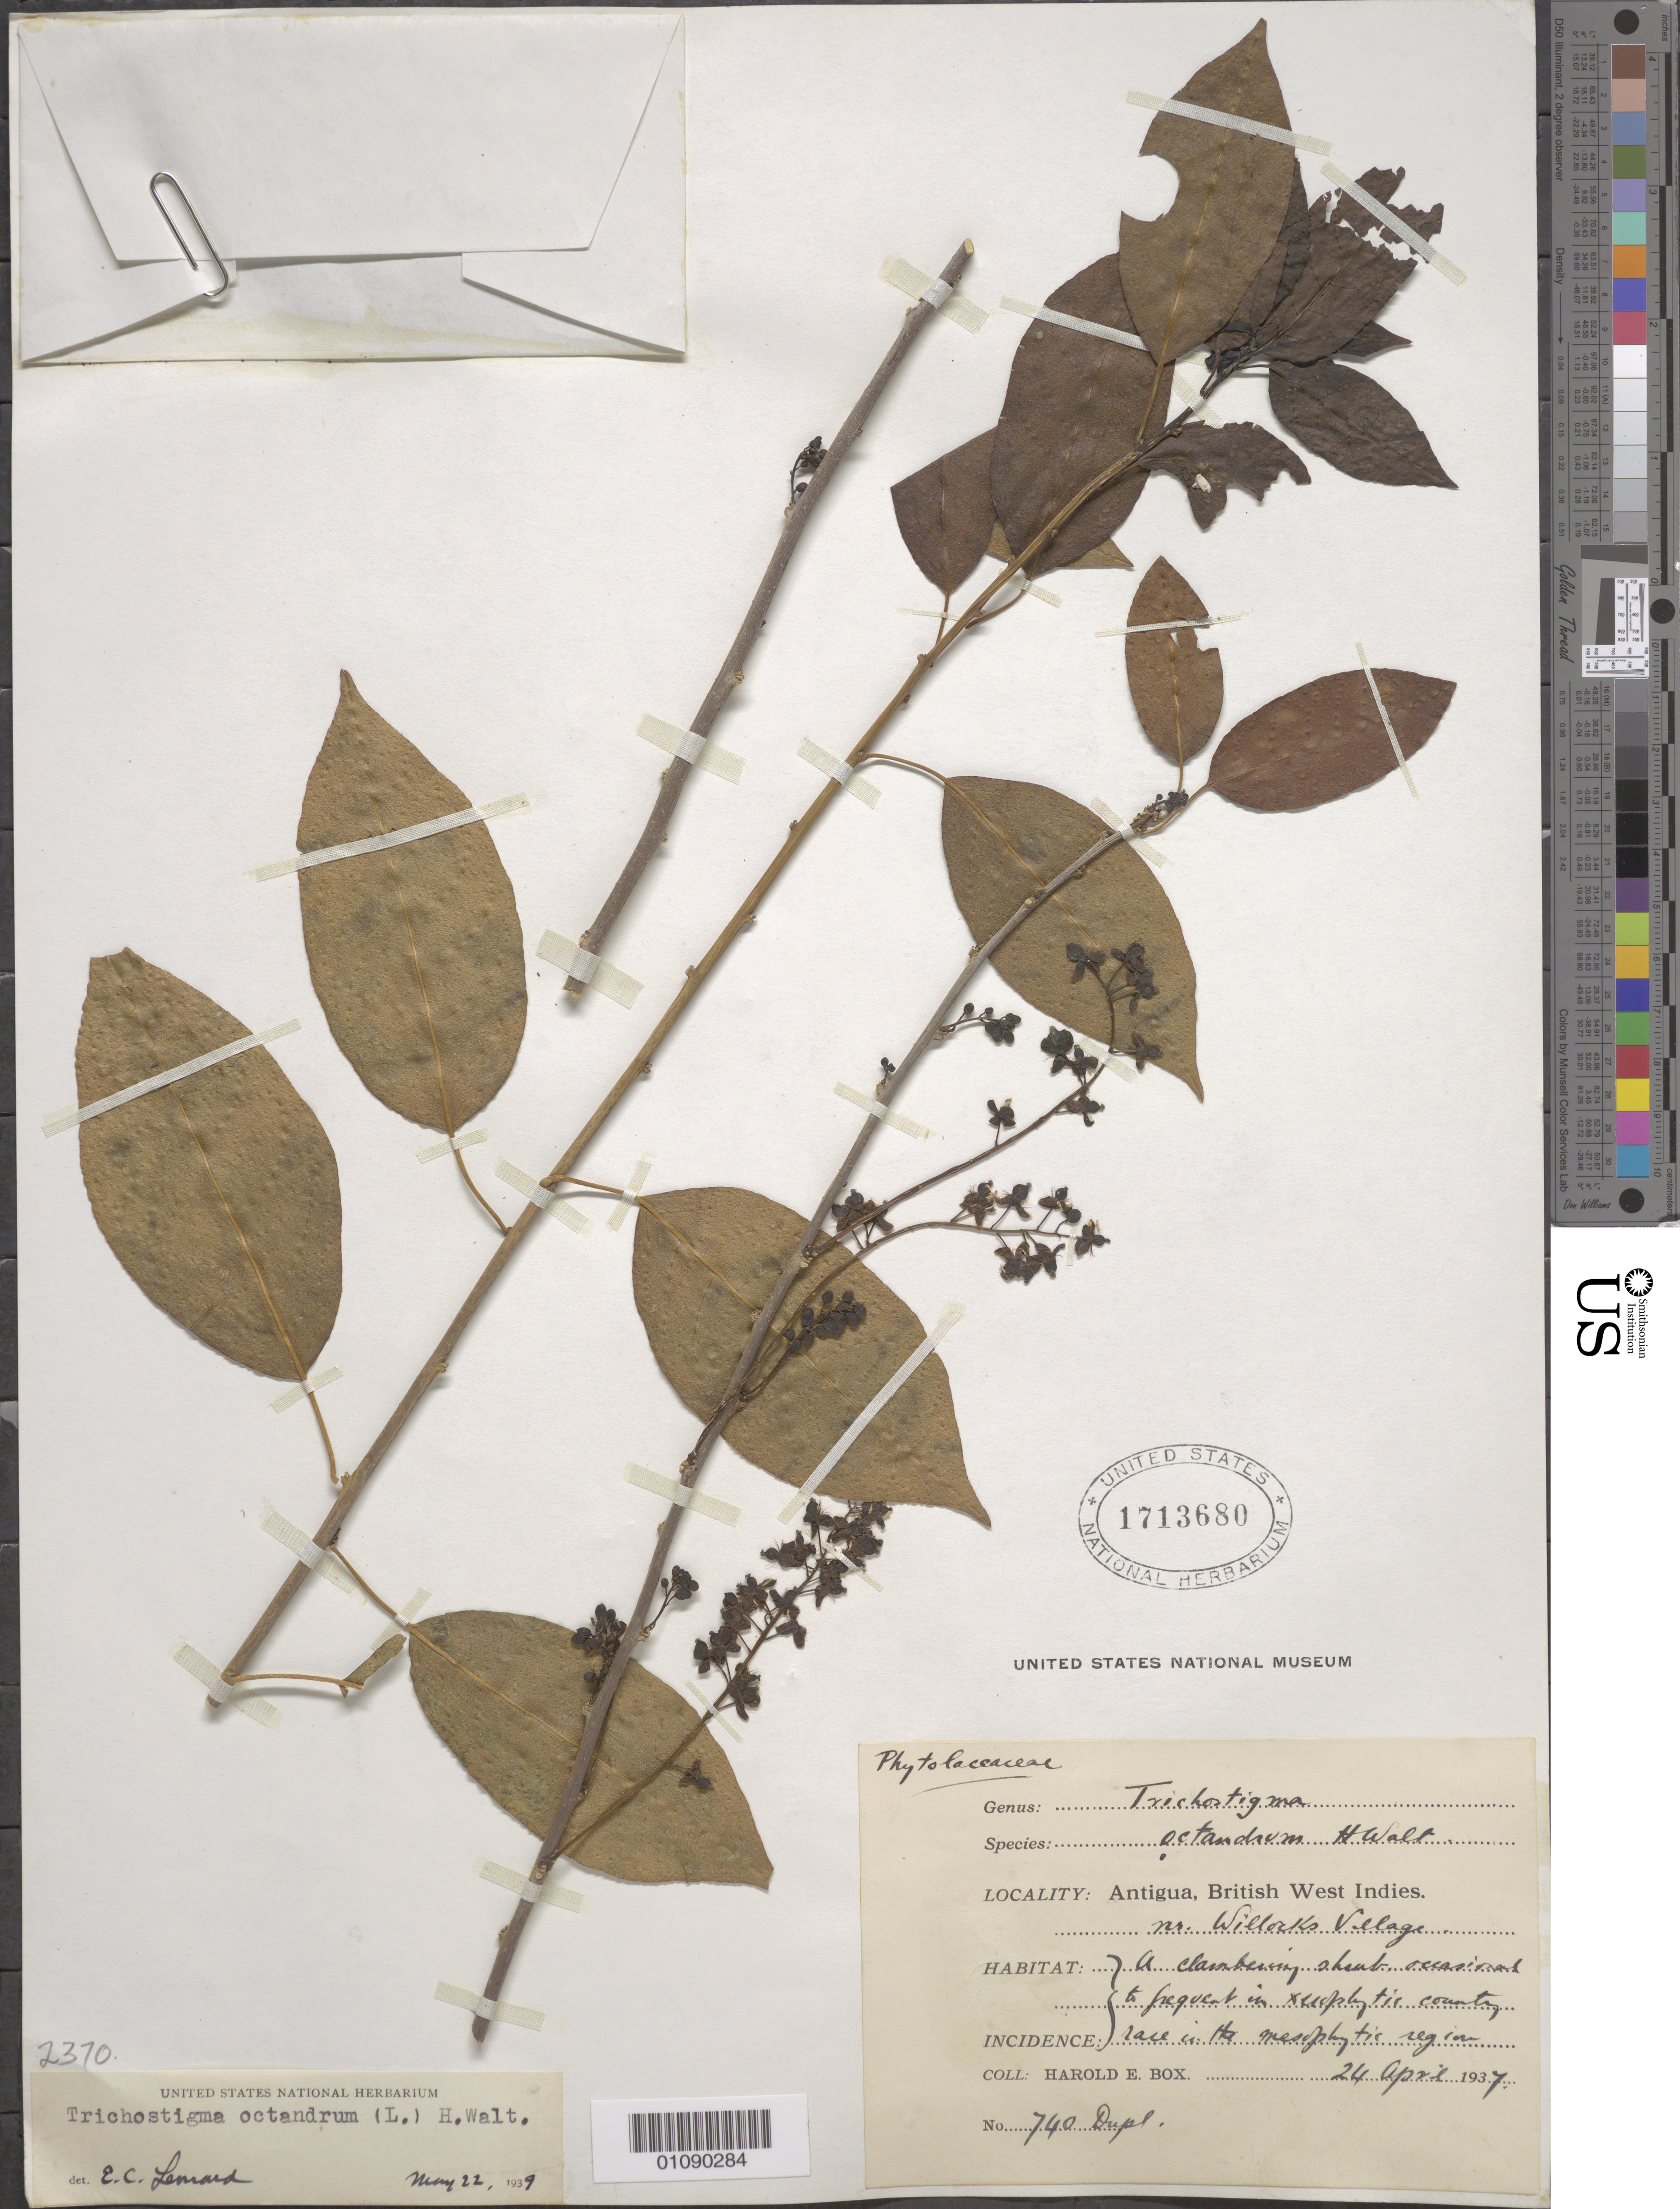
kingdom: Plantae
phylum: Tracheophyta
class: Magnoliopsida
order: Caryophyllales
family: Phytolaccaceae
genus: Trichostigma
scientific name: Trichostigma octandrum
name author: (L.) H. Walter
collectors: H. E. Box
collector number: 740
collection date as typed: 24 Apr 1934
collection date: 1934-04-24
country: Antigua and Barbuda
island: Antigua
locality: Nr. Willocks Village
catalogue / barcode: US 1713680